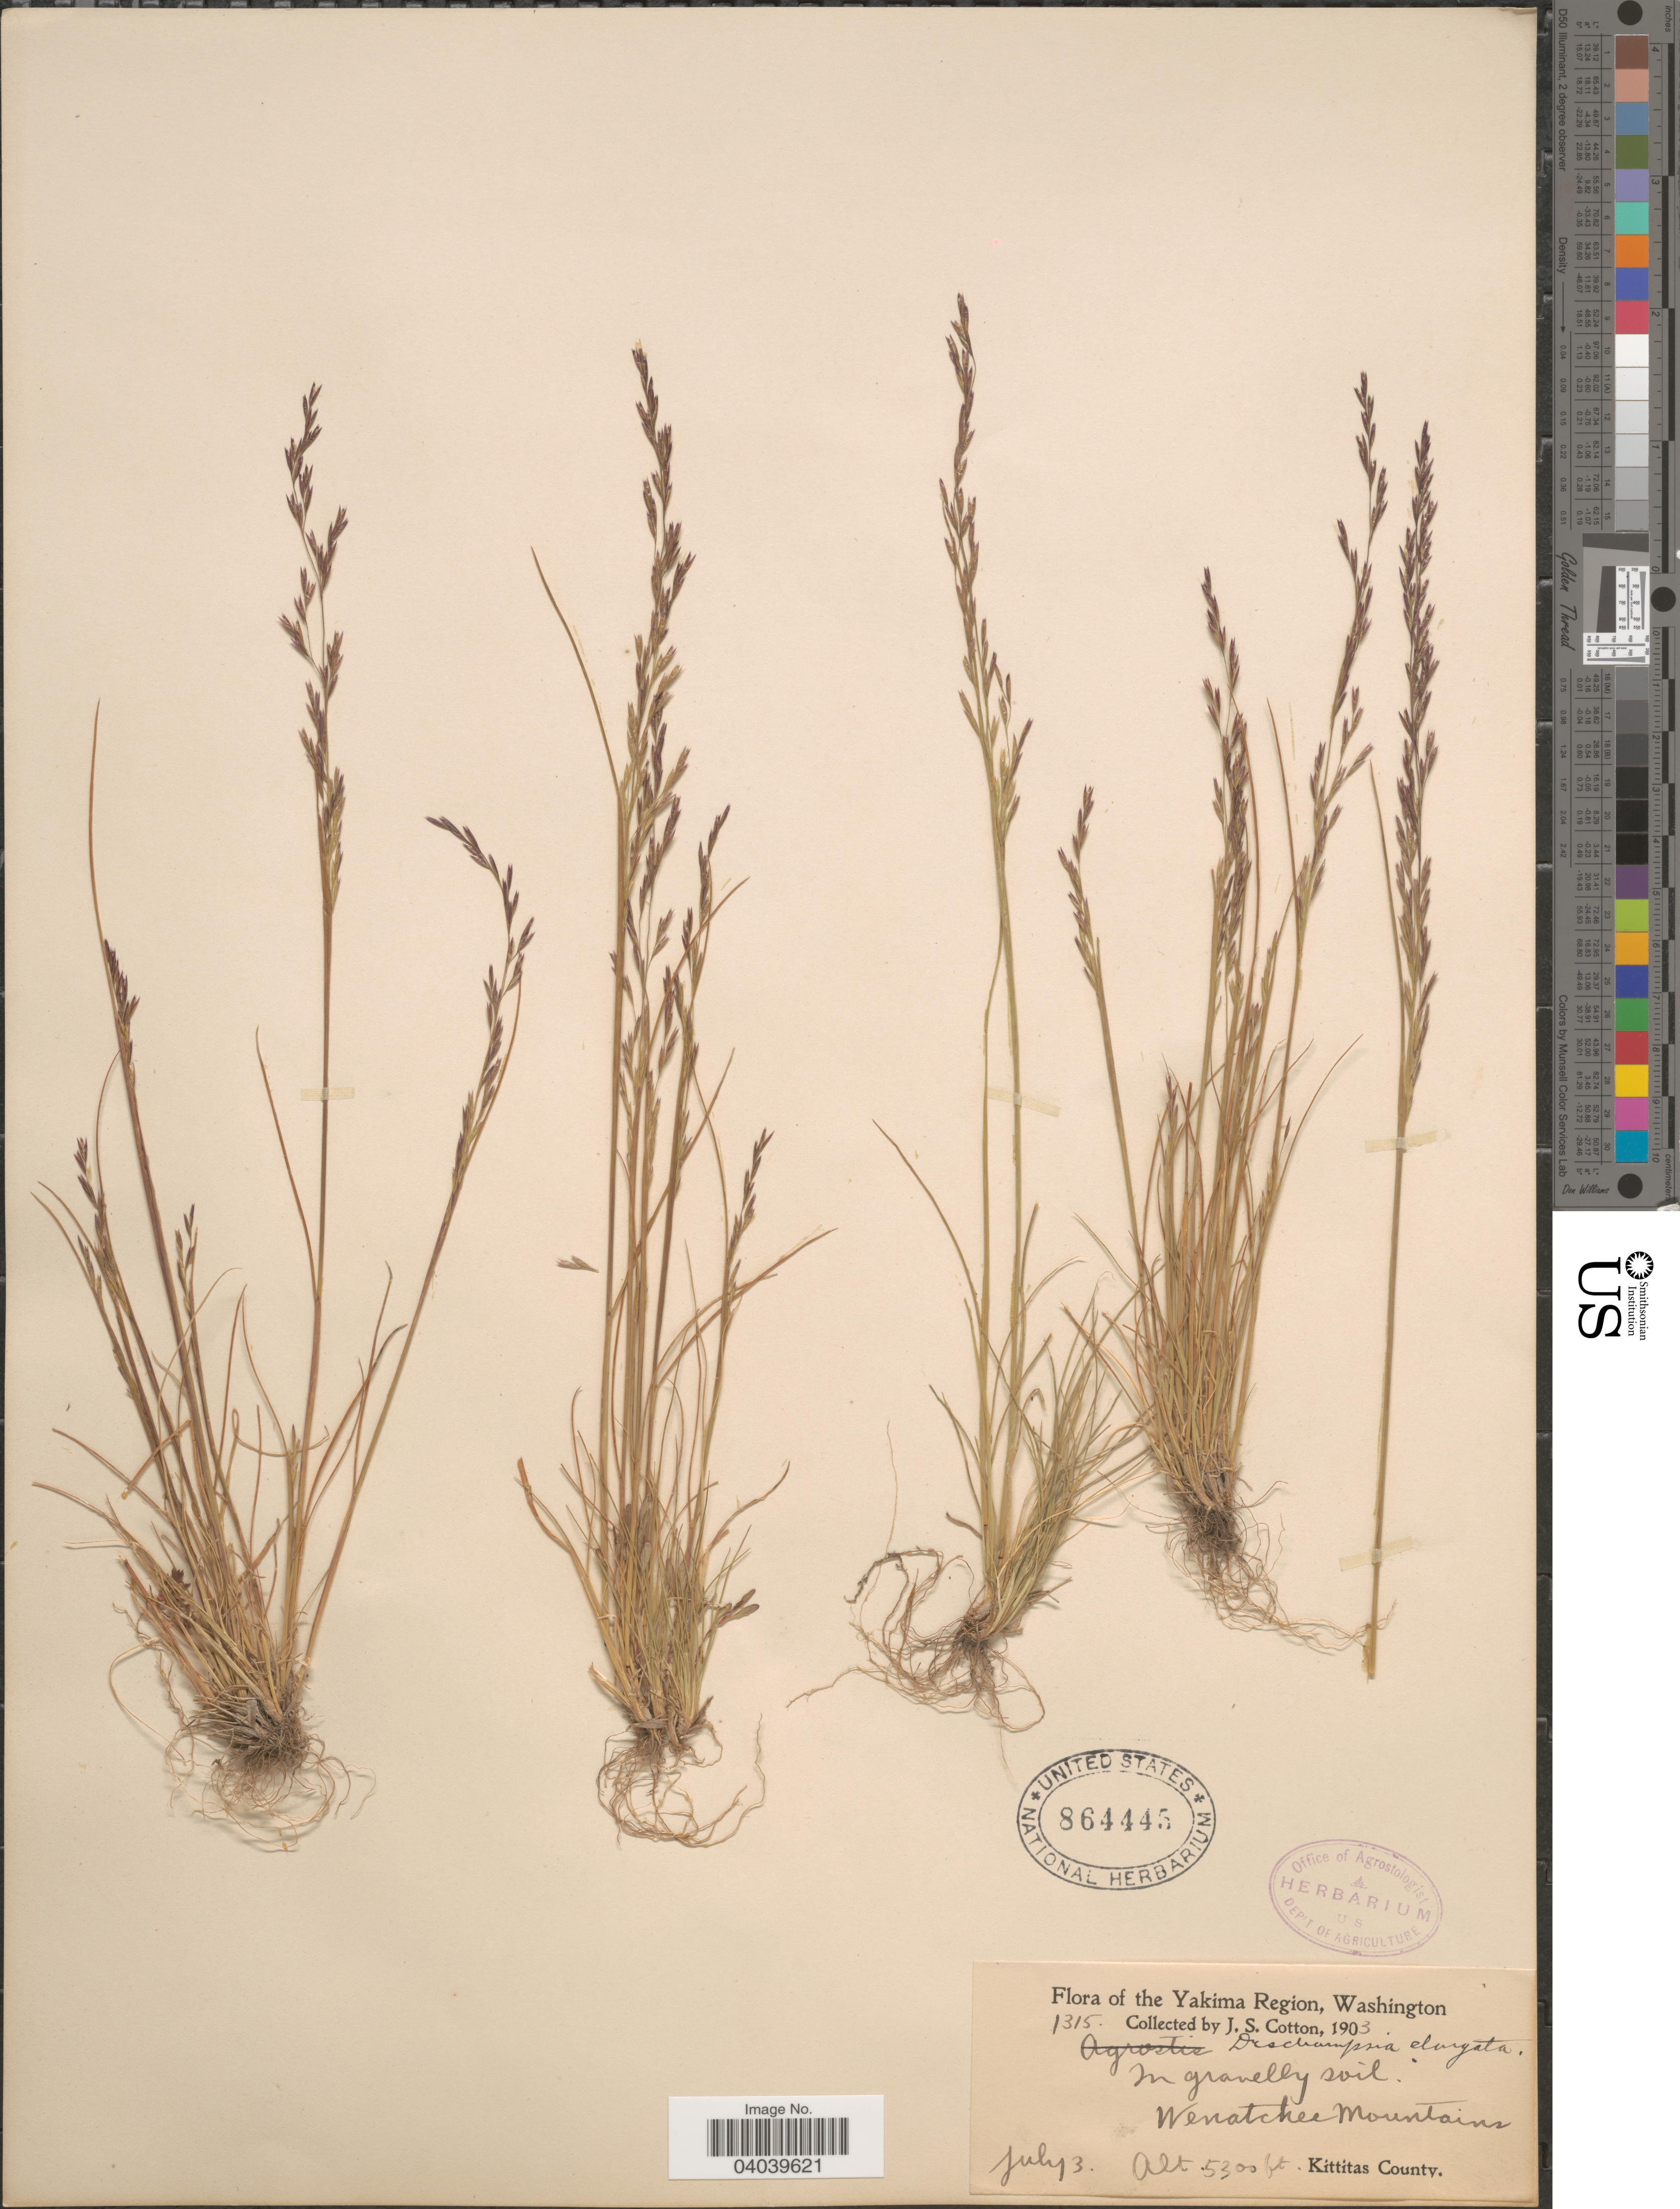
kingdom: Plantae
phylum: Tracheophyta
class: Liliopsida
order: Poales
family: Poaceae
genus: Deschampsia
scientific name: Deschampsia elongata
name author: (Hook.) Munro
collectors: J. S. Cotton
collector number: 1315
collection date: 1903-07-03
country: United States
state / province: Washington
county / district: Kittitas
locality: Yakima Region. Wenatchee Mountains. Kittitas County.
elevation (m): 1615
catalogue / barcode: US 864445